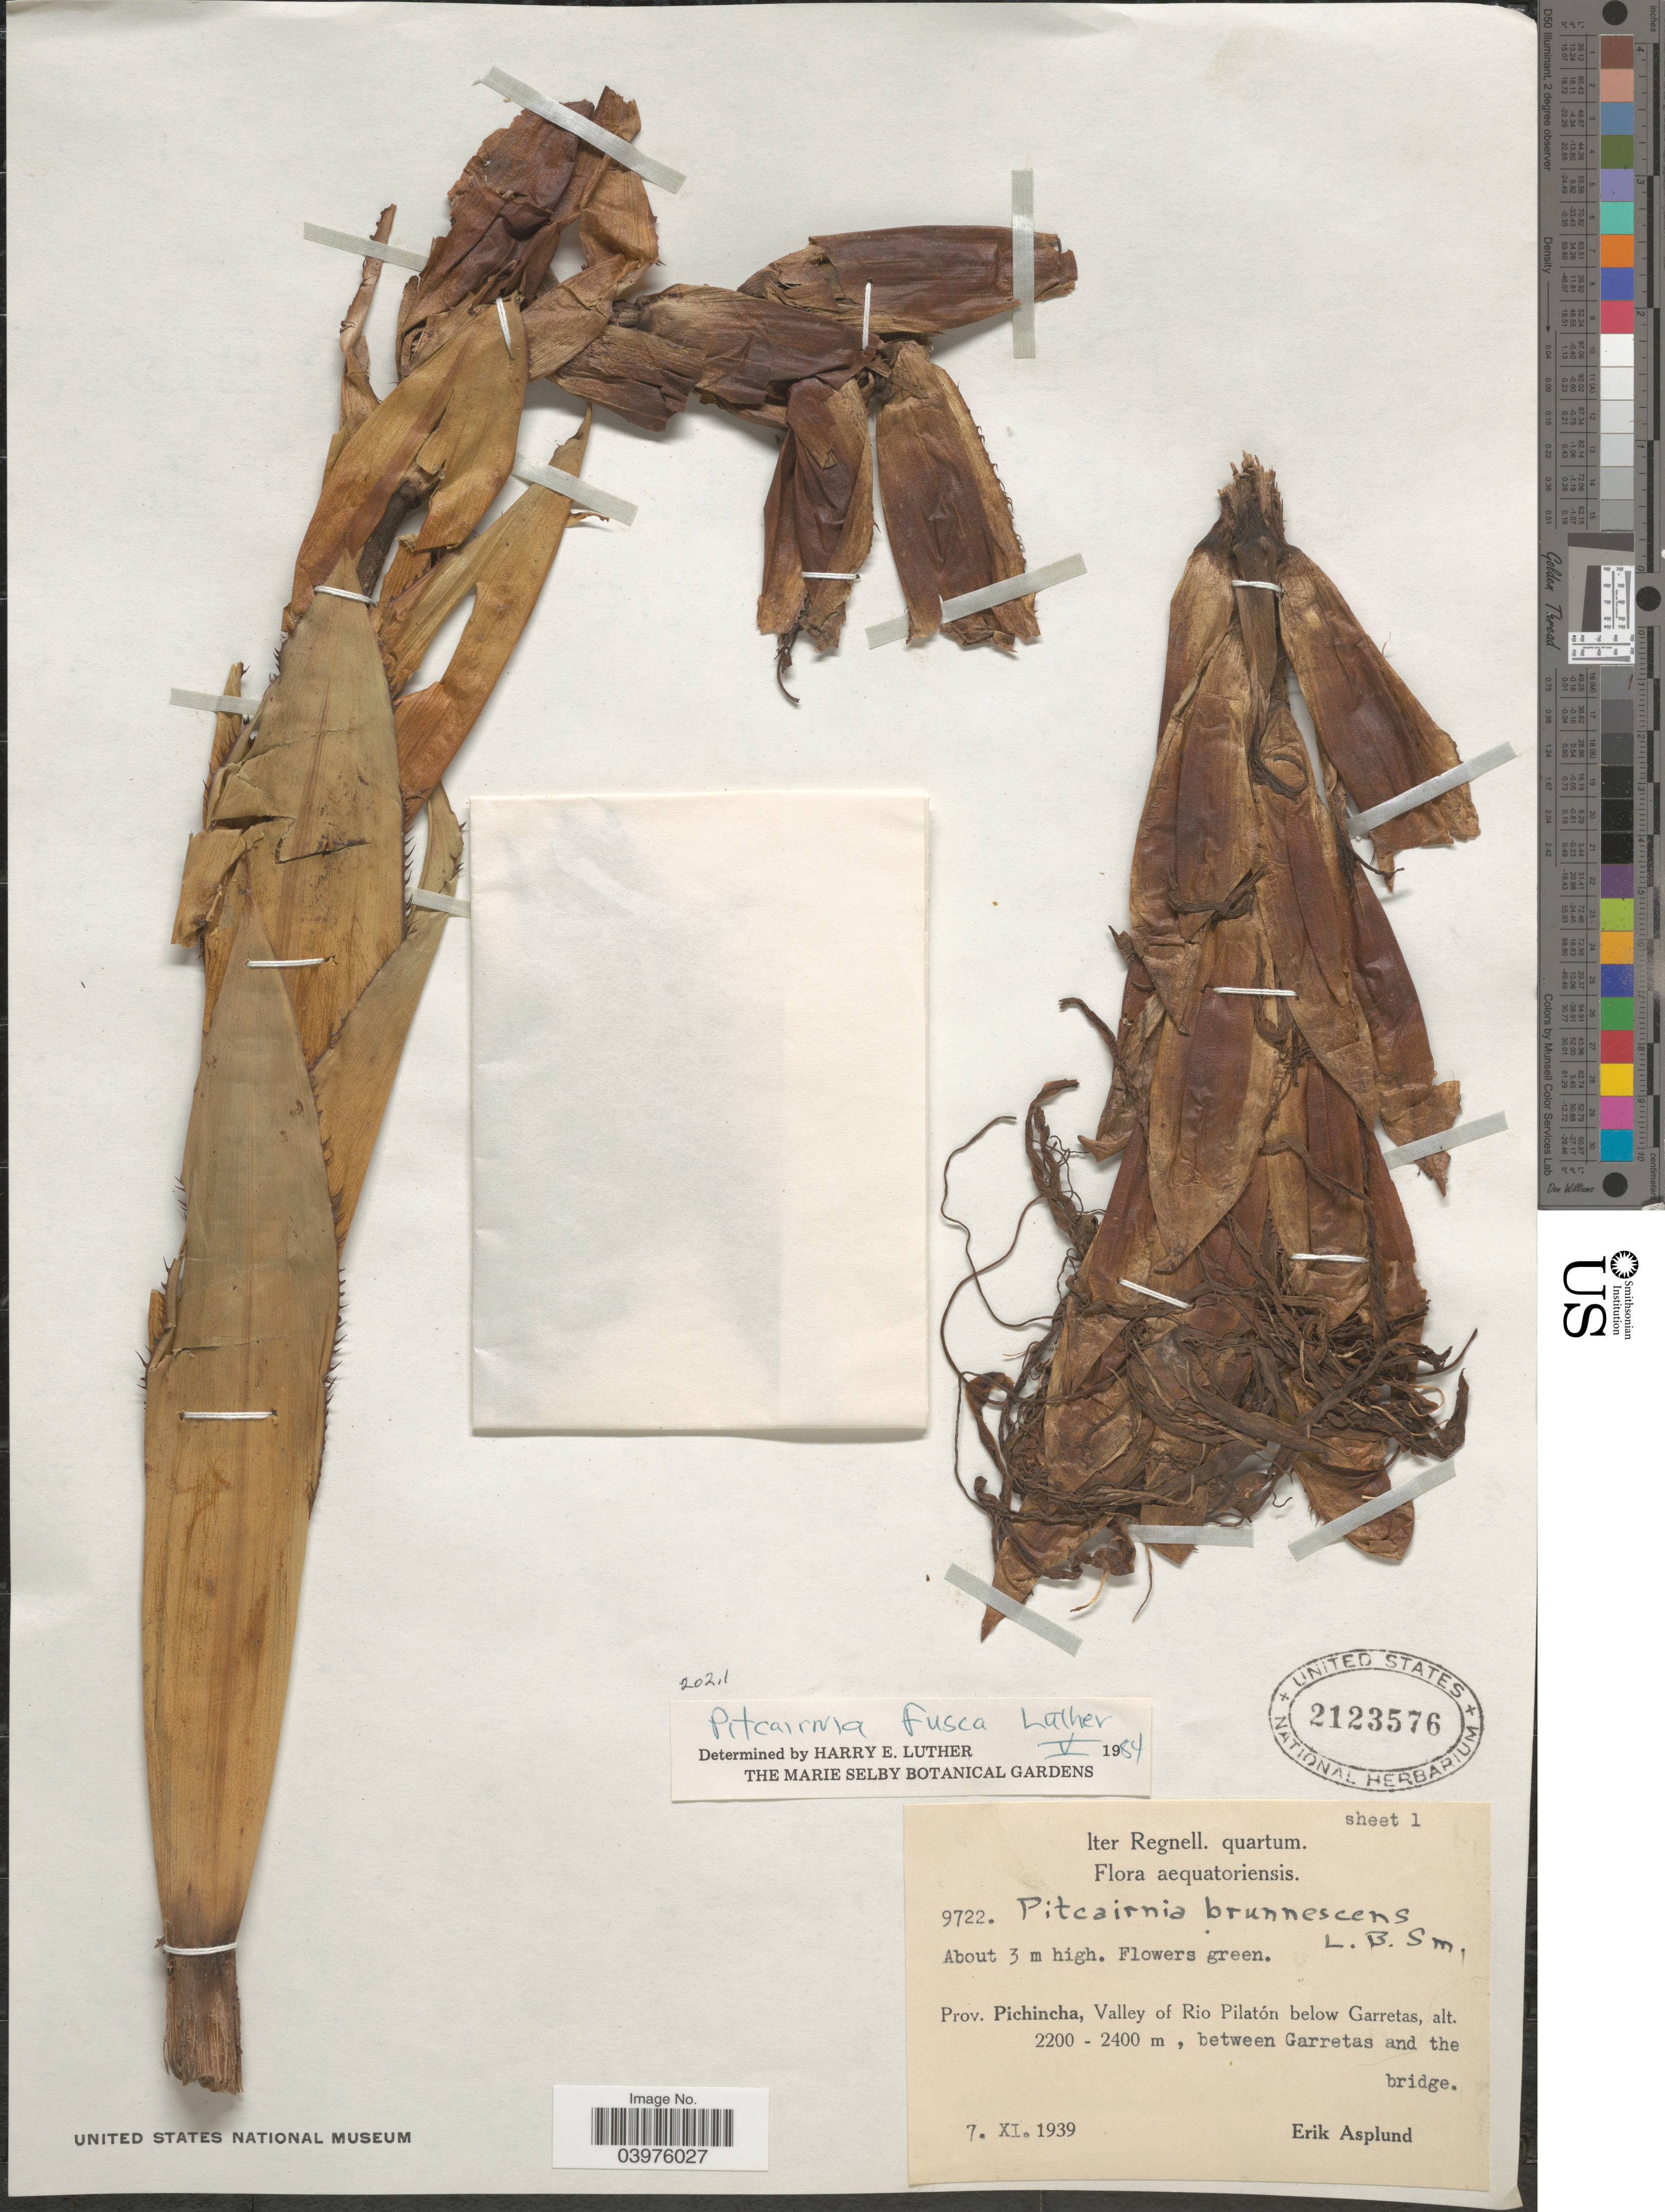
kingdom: Plantae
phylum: Tracheophyta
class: Liliopsida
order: Poales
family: Bromeliaceae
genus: Pitcairnia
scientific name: Pitcairnia fusca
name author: H. Luther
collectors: E. Asplund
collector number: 9722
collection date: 1939-11-07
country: Ecuador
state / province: Pichincha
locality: Valley of Rio Pilatón below Garretas, between Garretas and the bridge.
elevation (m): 2200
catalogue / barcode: US 2123576